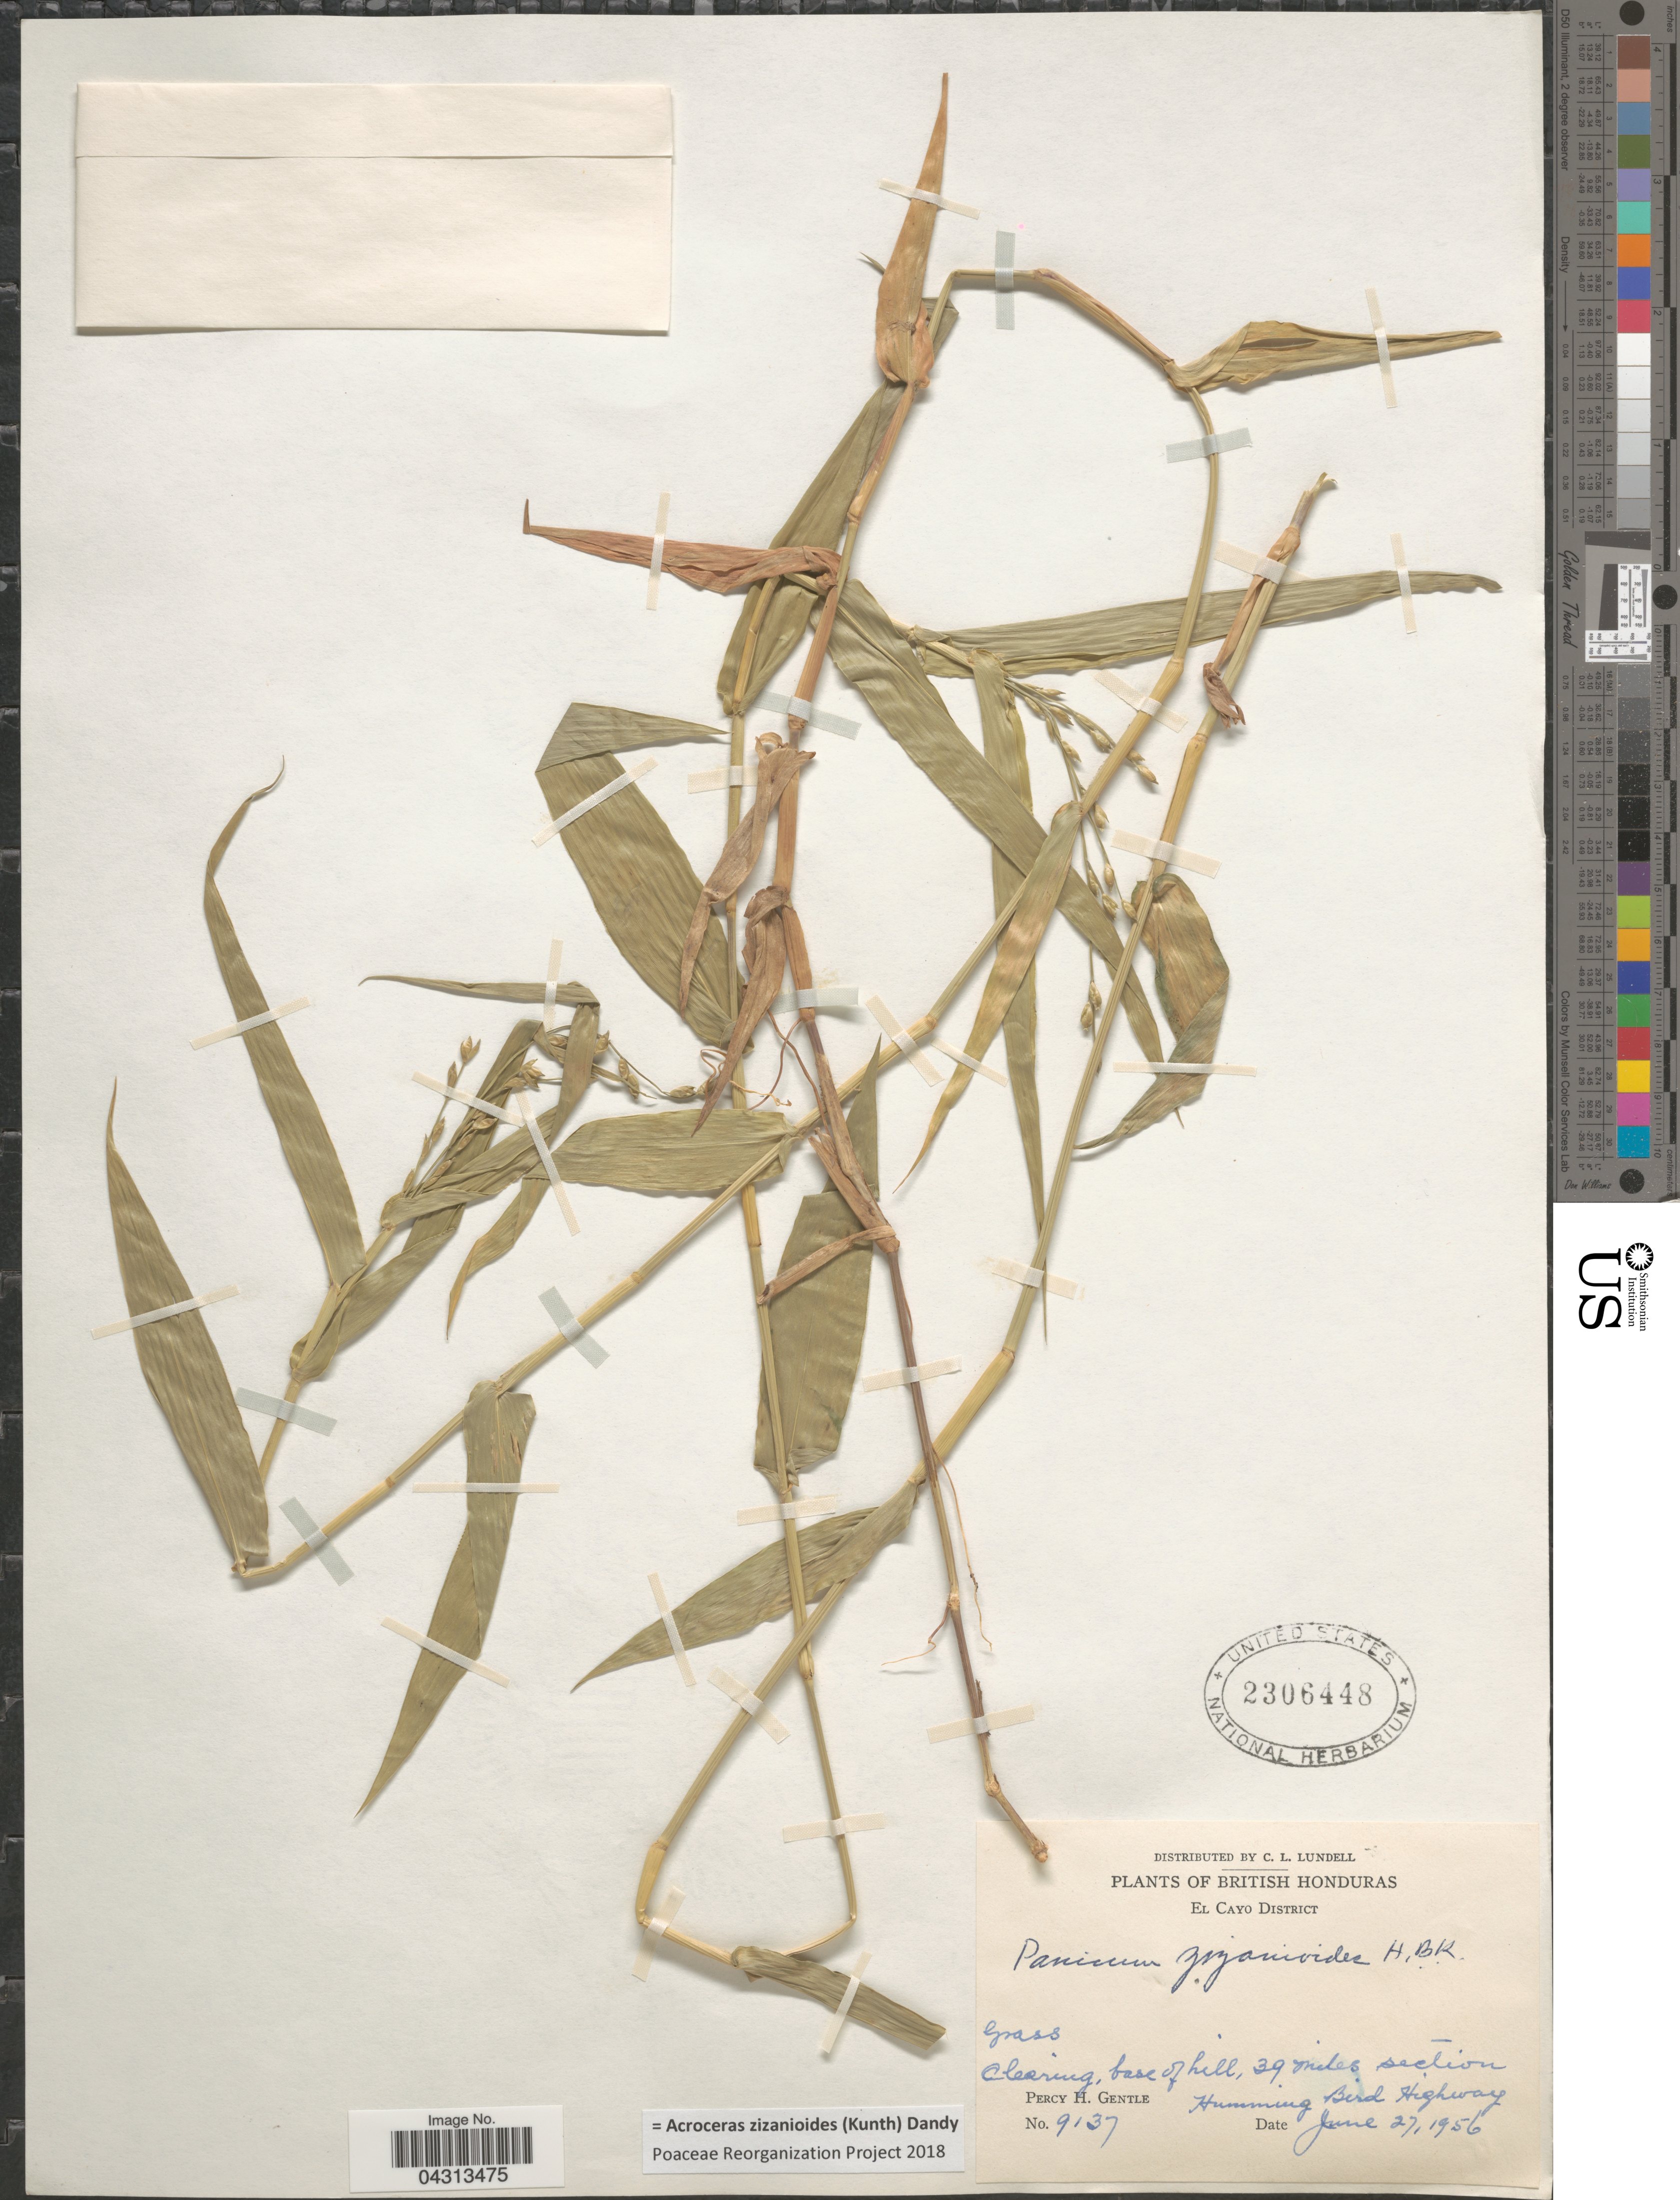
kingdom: Plantae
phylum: Tracheophyta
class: Liliopsida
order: Poales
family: Poaceae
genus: Acroceras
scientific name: Acroceras zizanioides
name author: (Kunth) Dandy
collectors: P. H. Gentle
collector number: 9137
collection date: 1956-06-27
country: Belize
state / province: Cayo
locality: British Honduras. El Cayo District. Clearing, base of hill, 39 miles section Humming Bird Highway.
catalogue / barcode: US 2306448